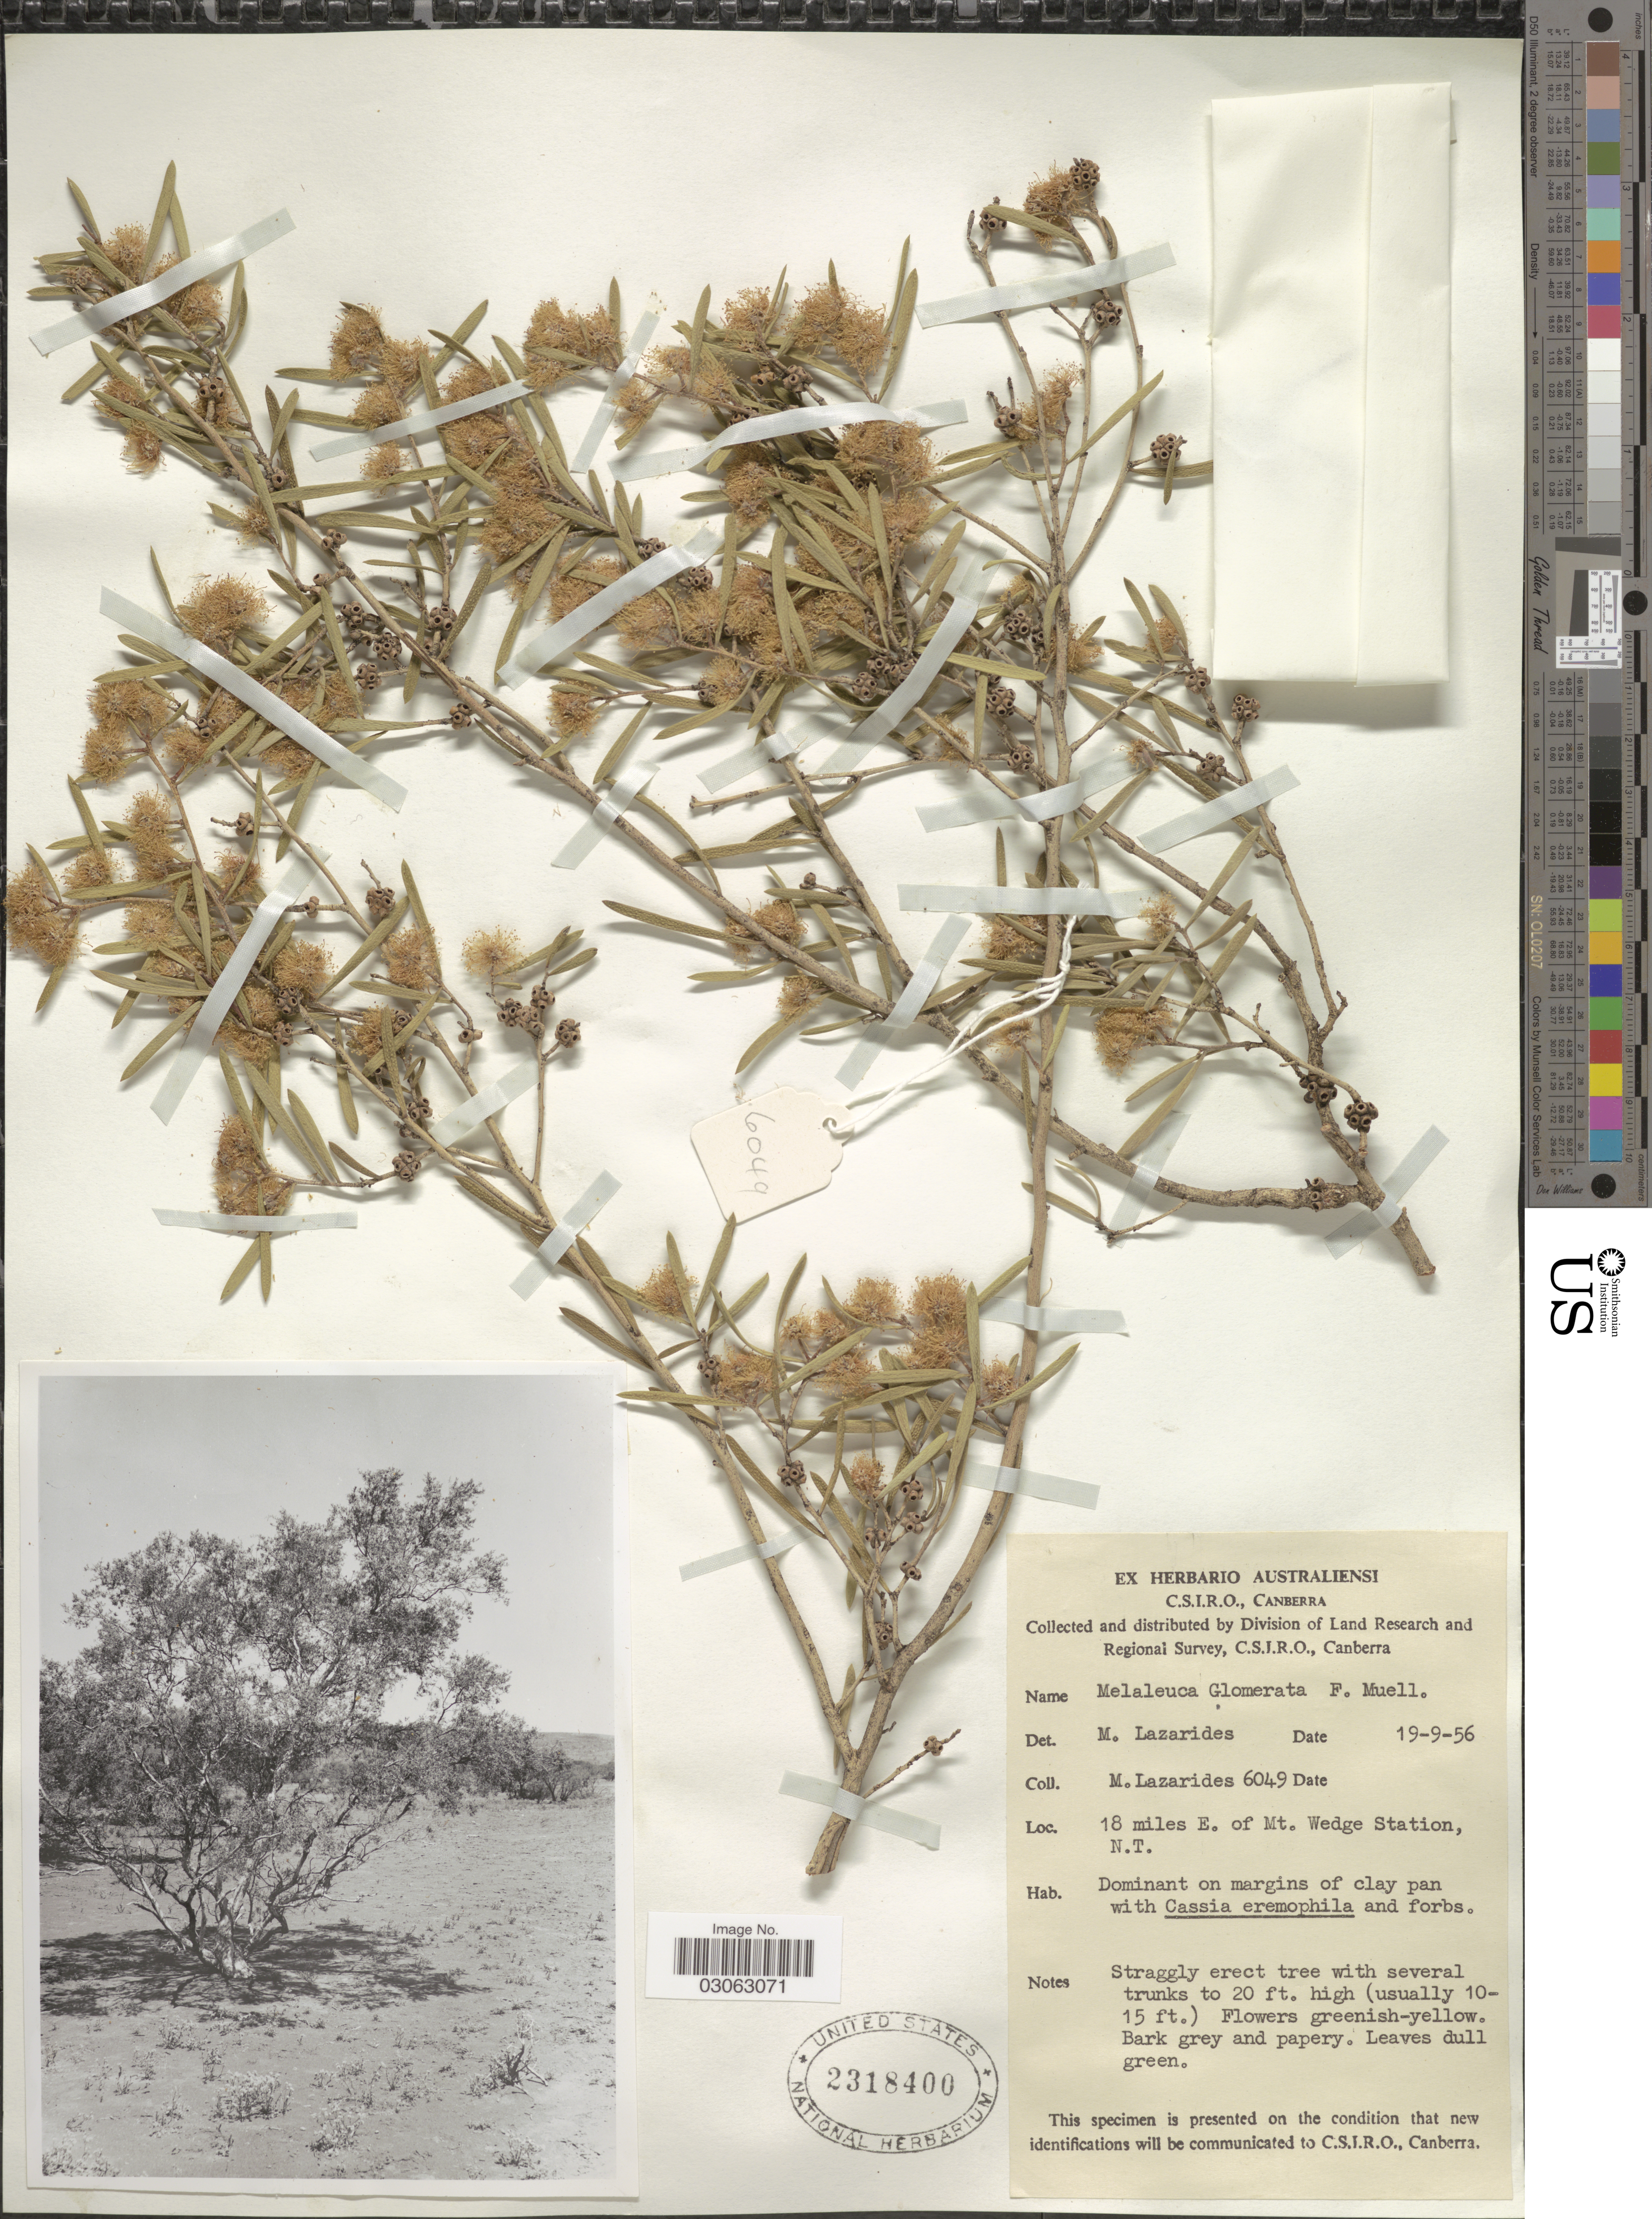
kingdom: Plantae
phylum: Tracheophyta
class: Magnoliopsida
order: Myrtales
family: Myrtaceae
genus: Melaleuca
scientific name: Melaleuca glomerata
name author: F. Muell.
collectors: M. Lazarides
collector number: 6049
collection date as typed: Transcribed d/m/y: 19/9/56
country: Australia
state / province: Northern Territory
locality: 18 miles E. of Mt. Wedge Station, N. T.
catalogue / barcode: US 2318400